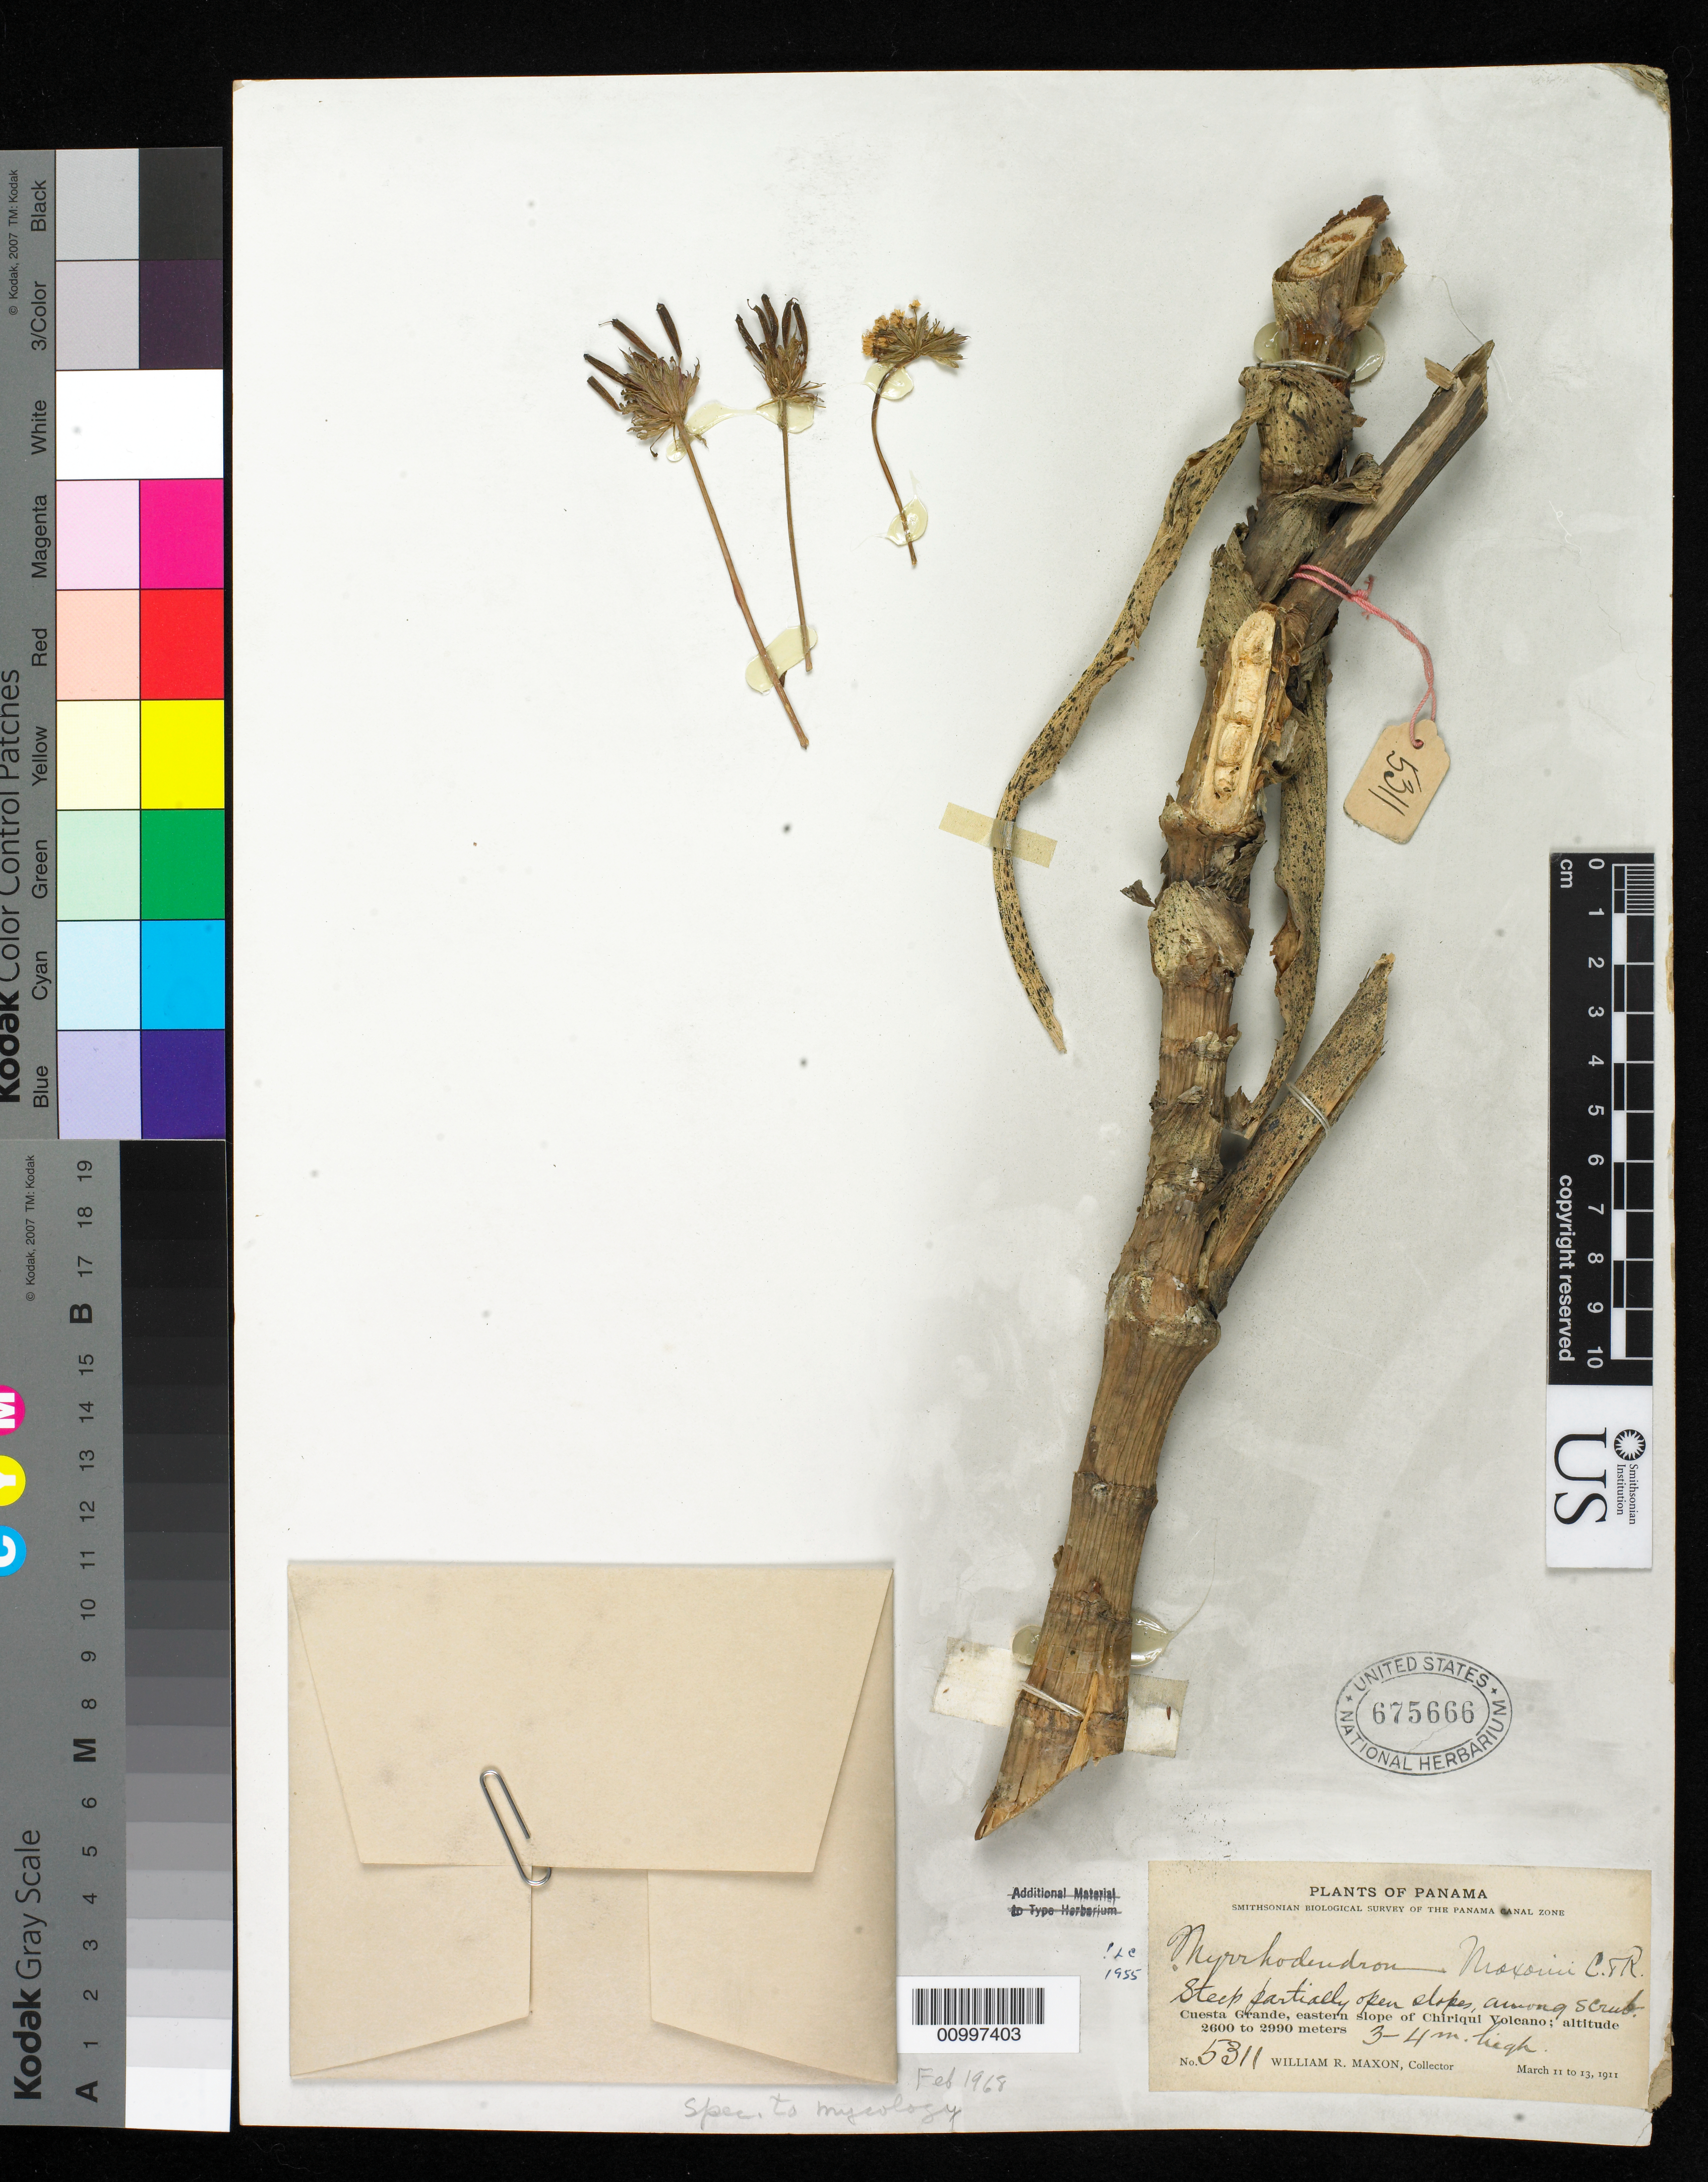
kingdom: Plantae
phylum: Tracheophyta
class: Magnoliopsida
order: Apiales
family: Apiaceae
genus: Myrrhidendron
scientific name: Myrrhidendron maxonii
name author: J.M. Coult. & Rose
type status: Isotype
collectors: W. R. Maxon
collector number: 5311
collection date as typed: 11 Mar 1911 to 13 Mar 1911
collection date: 1911-03-11/1911-03-13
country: Panama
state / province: Chiriquí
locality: Cuesta Grande, eastern slope of Chiriqui Volcano.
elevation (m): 2600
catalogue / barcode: US 675666